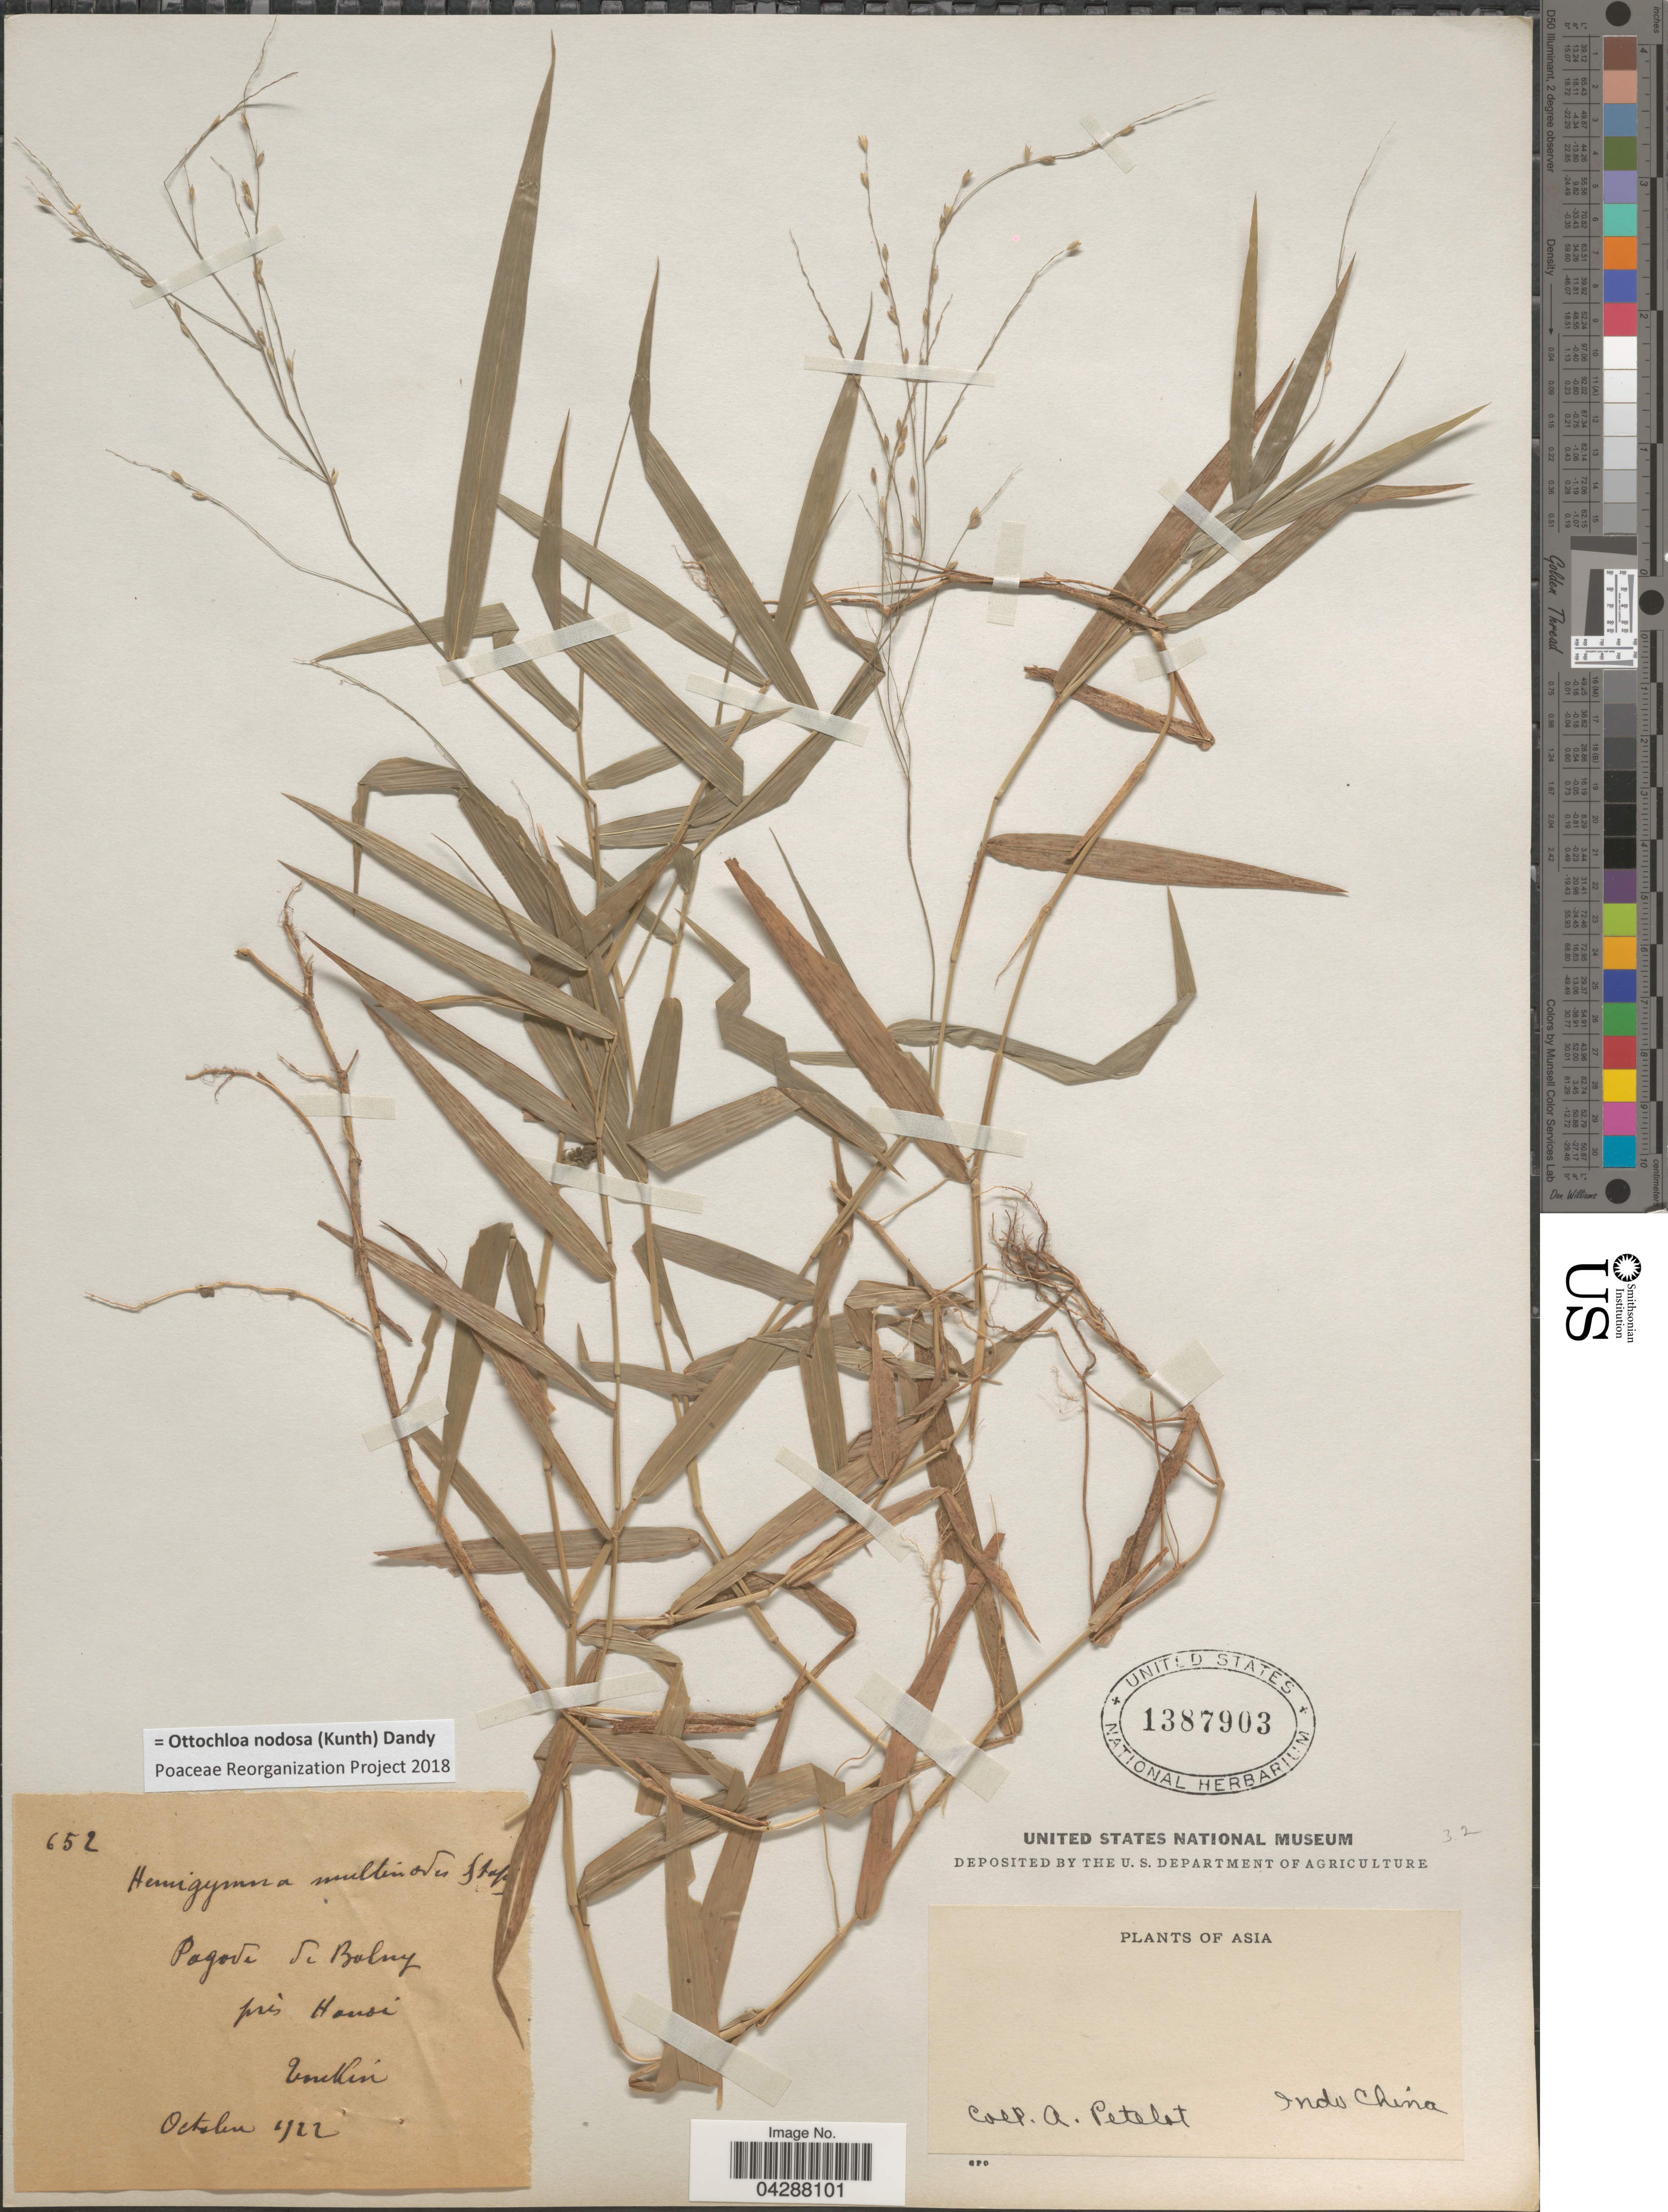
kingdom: Plantae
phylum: Tracheophyta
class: Liliopsida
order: Poales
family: Poaceae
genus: Ottochloa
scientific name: Ottochloa nodosa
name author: (Kunth) Dandy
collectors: A. Petelot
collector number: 652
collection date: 1922-10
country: Vietnam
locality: Pagode de Bolny près Hanoi. Tonkin. Indo China.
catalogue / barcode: US 1387903